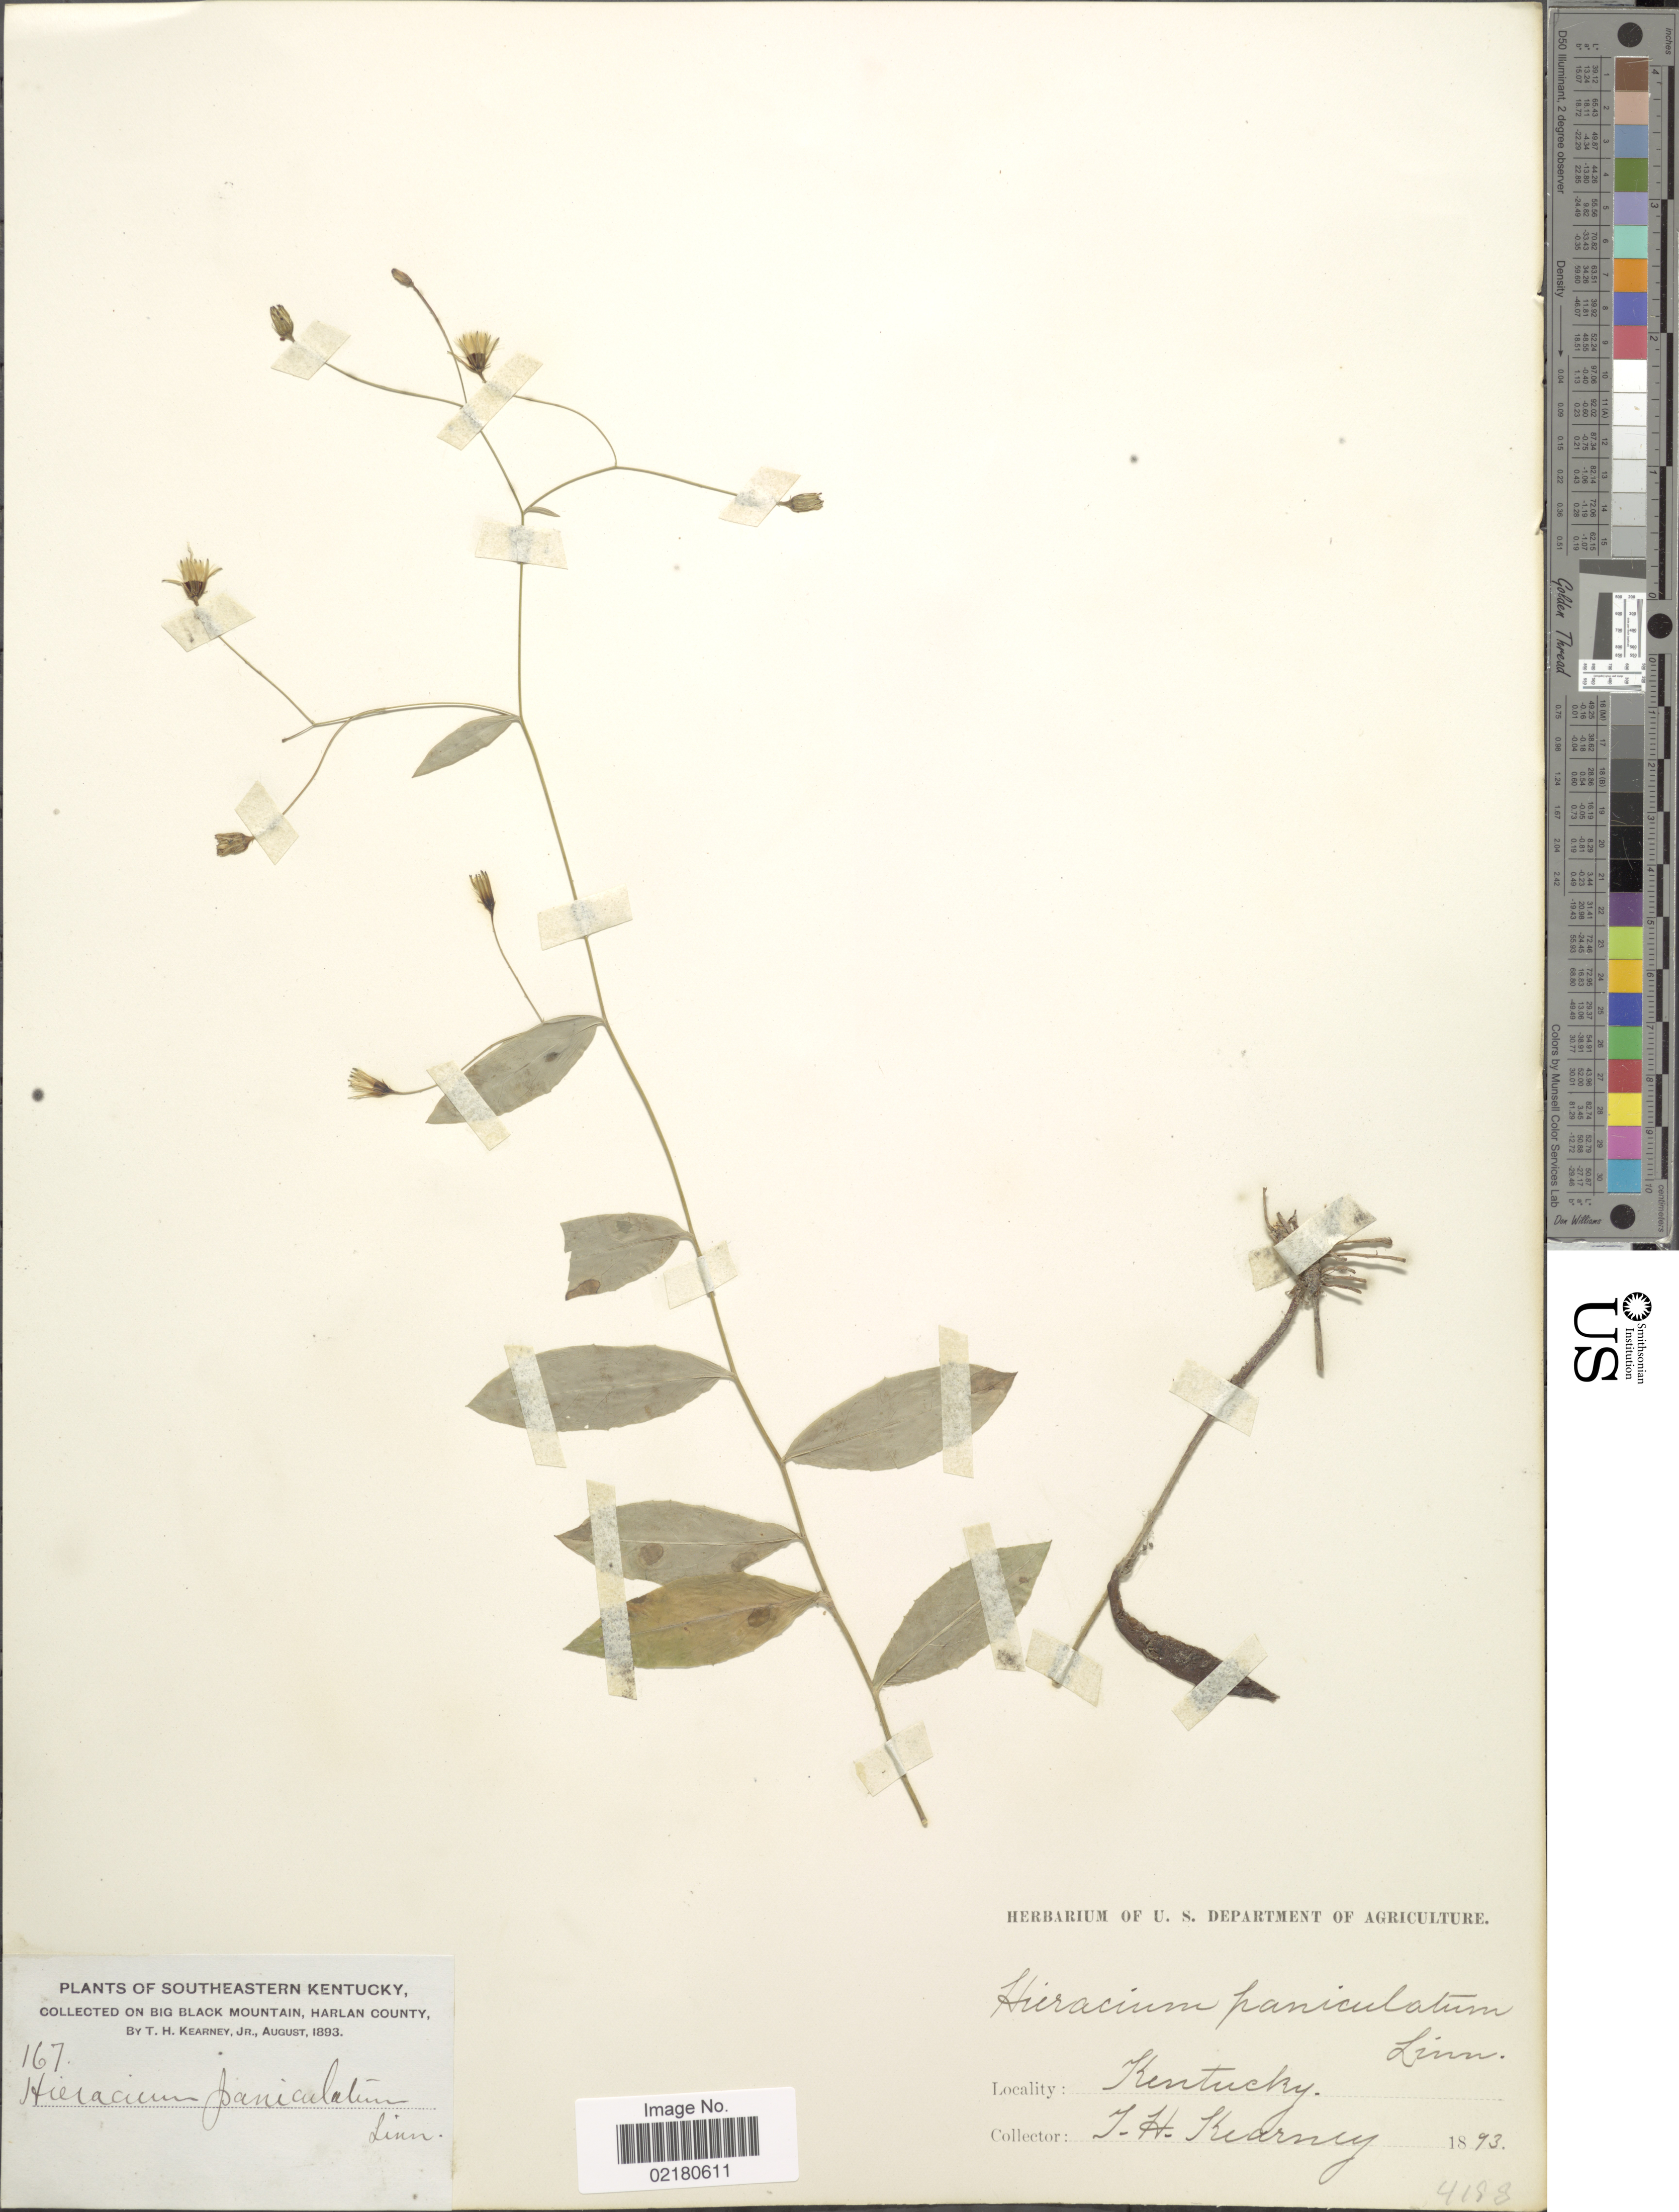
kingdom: Plantae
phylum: Tracheophyta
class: Magnoliopsida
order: Asterales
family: Asteraceae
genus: Hieracium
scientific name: Hieracium paniculatum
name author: L.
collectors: T. H. Kearney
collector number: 4188*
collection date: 1893-08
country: United States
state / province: Kentucky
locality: Southeastern Kentucky, on Big Black Mountain, Harlan County